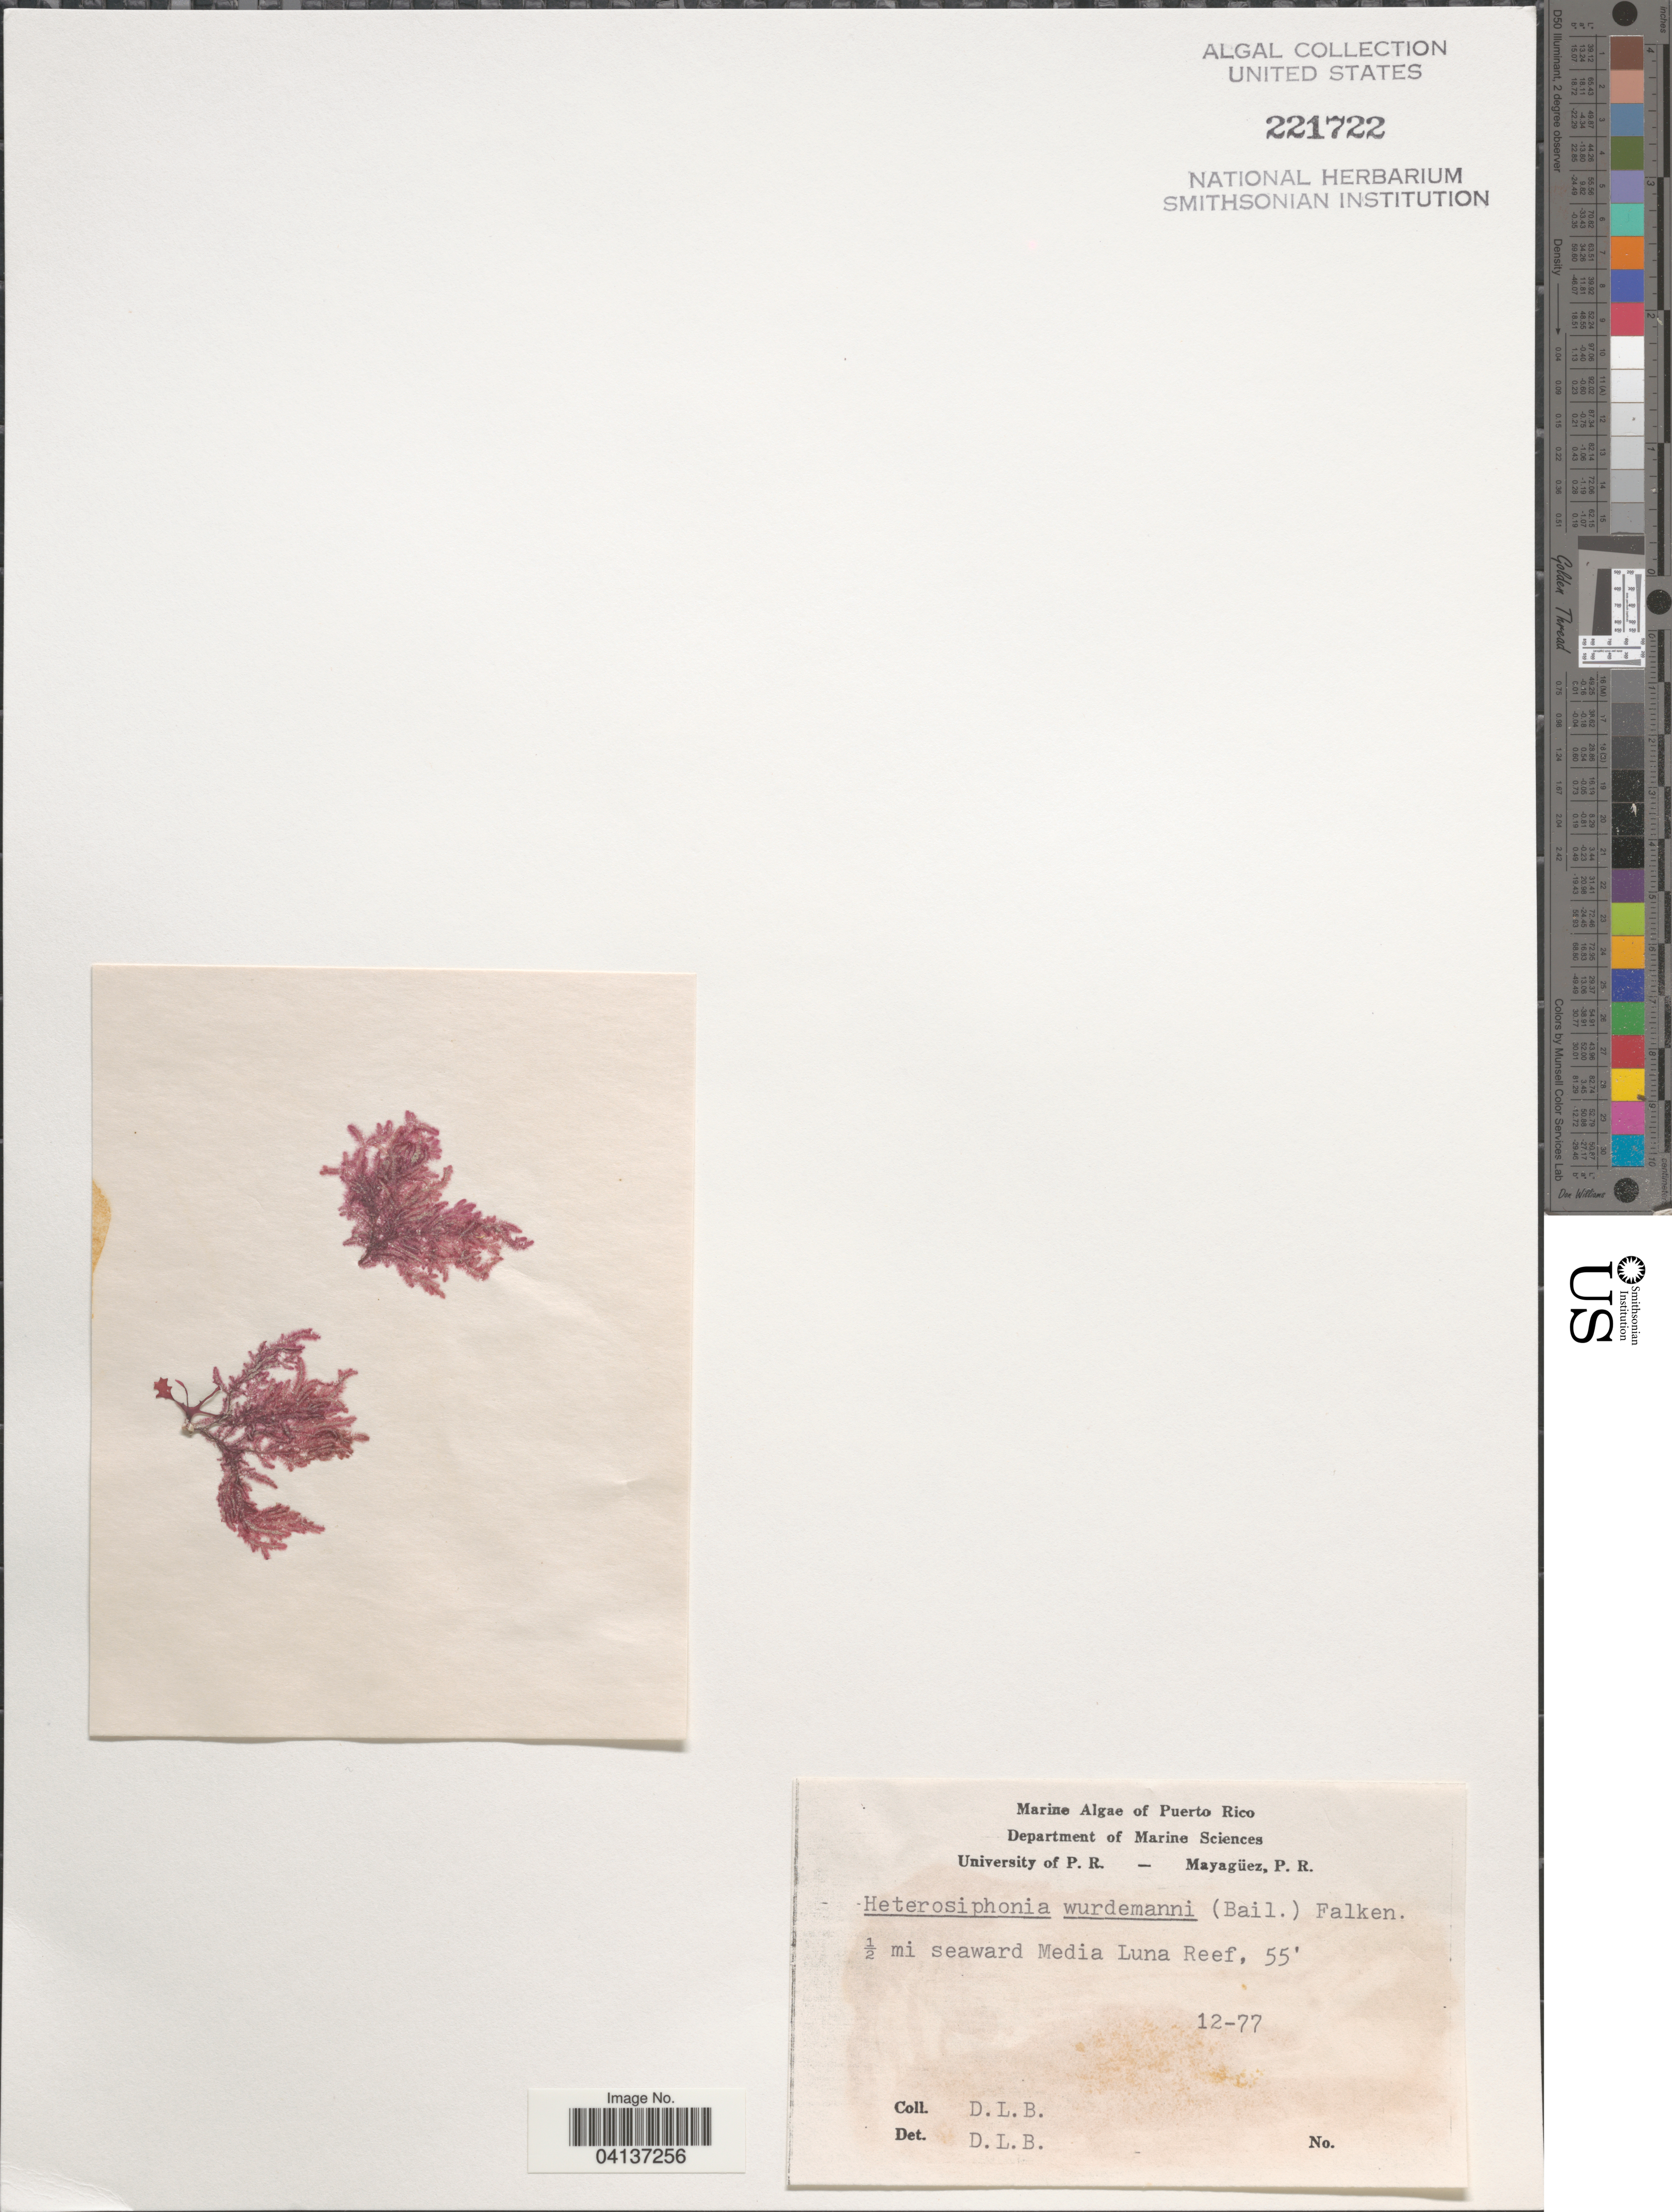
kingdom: Plantae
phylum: Rhodophyta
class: Florideophyceae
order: Ceramiales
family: Dasyaceae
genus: Heterosiphonia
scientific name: Heterosiphonia crispella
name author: (C. Agardh) M.J. Wynne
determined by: Algae name updating Project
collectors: D. L. B.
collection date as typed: Transcribed d/m/y: /12/77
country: Puerto Rico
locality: ½ mi seaward Media Luna Reef.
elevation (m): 17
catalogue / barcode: US 221722